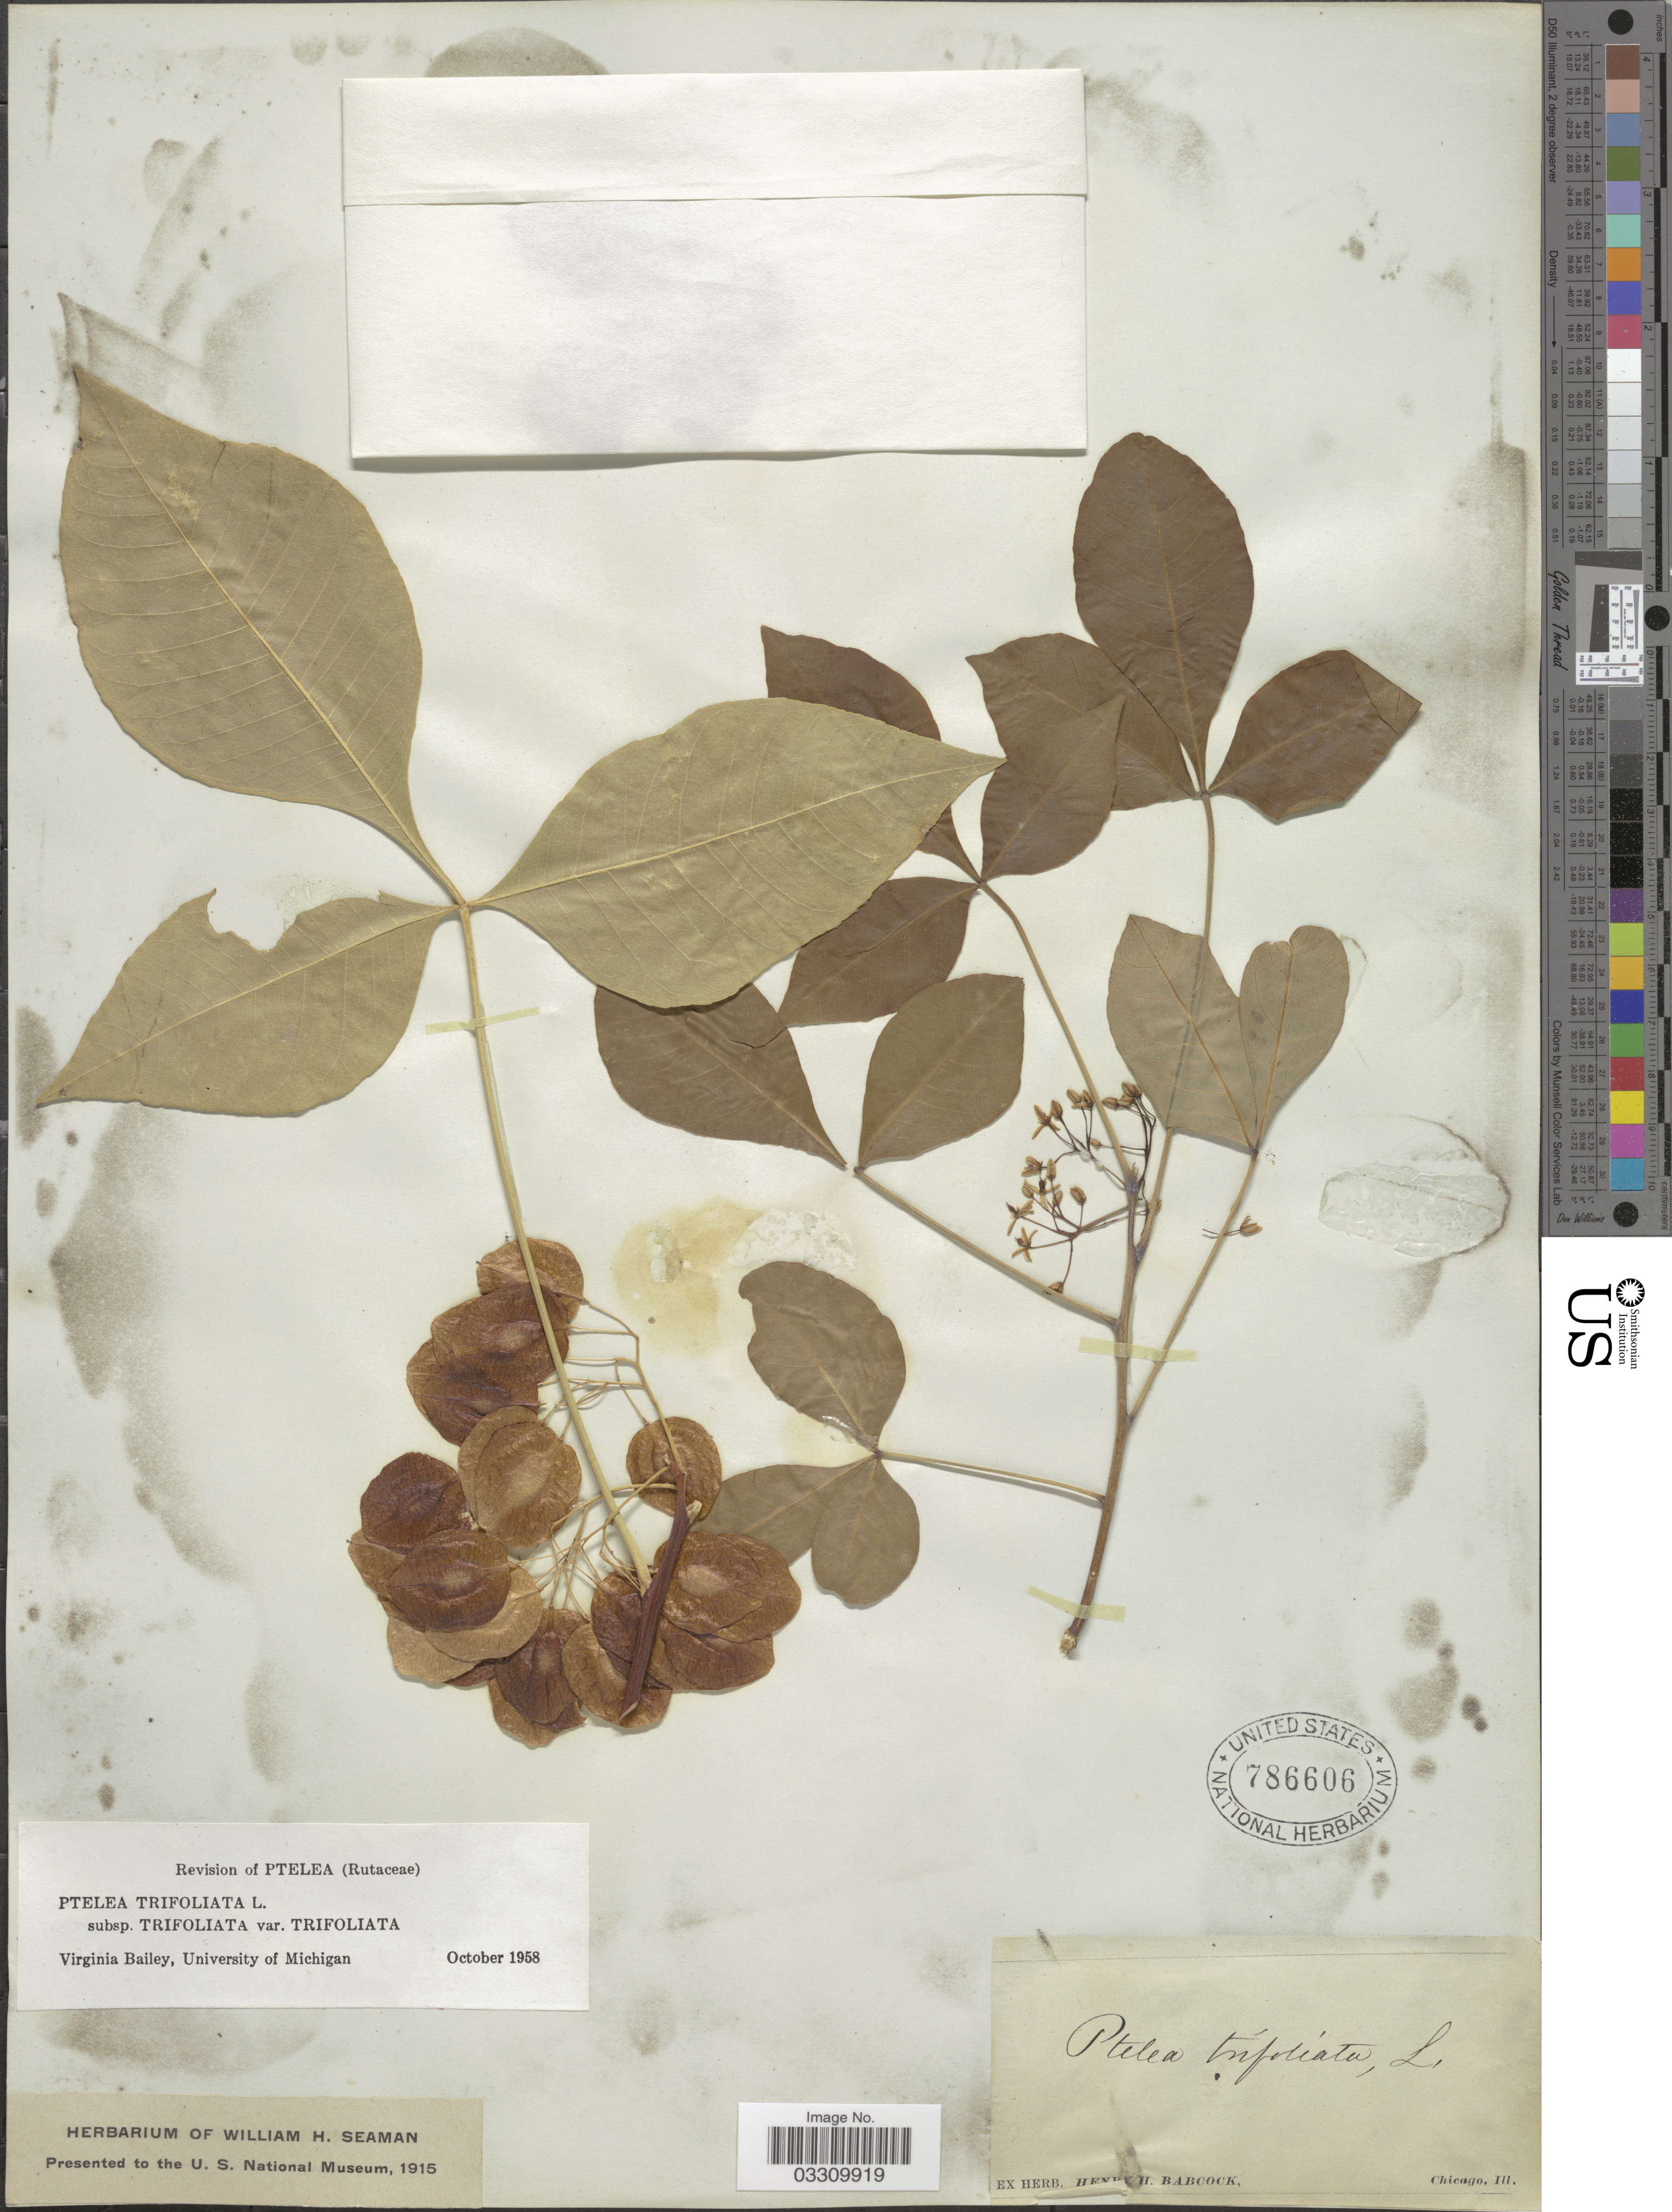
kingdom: Plantae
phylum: Tracheophyta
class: Magnoliopsida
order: Sapindales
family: Rutaceae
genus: Ptelea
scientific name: Ptelea trifoliata subsp. trifoliata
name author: L.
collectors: ex herb. Henry Homes Babcock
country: United States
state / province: Illinois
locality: Chicago.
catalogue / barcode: US 786606